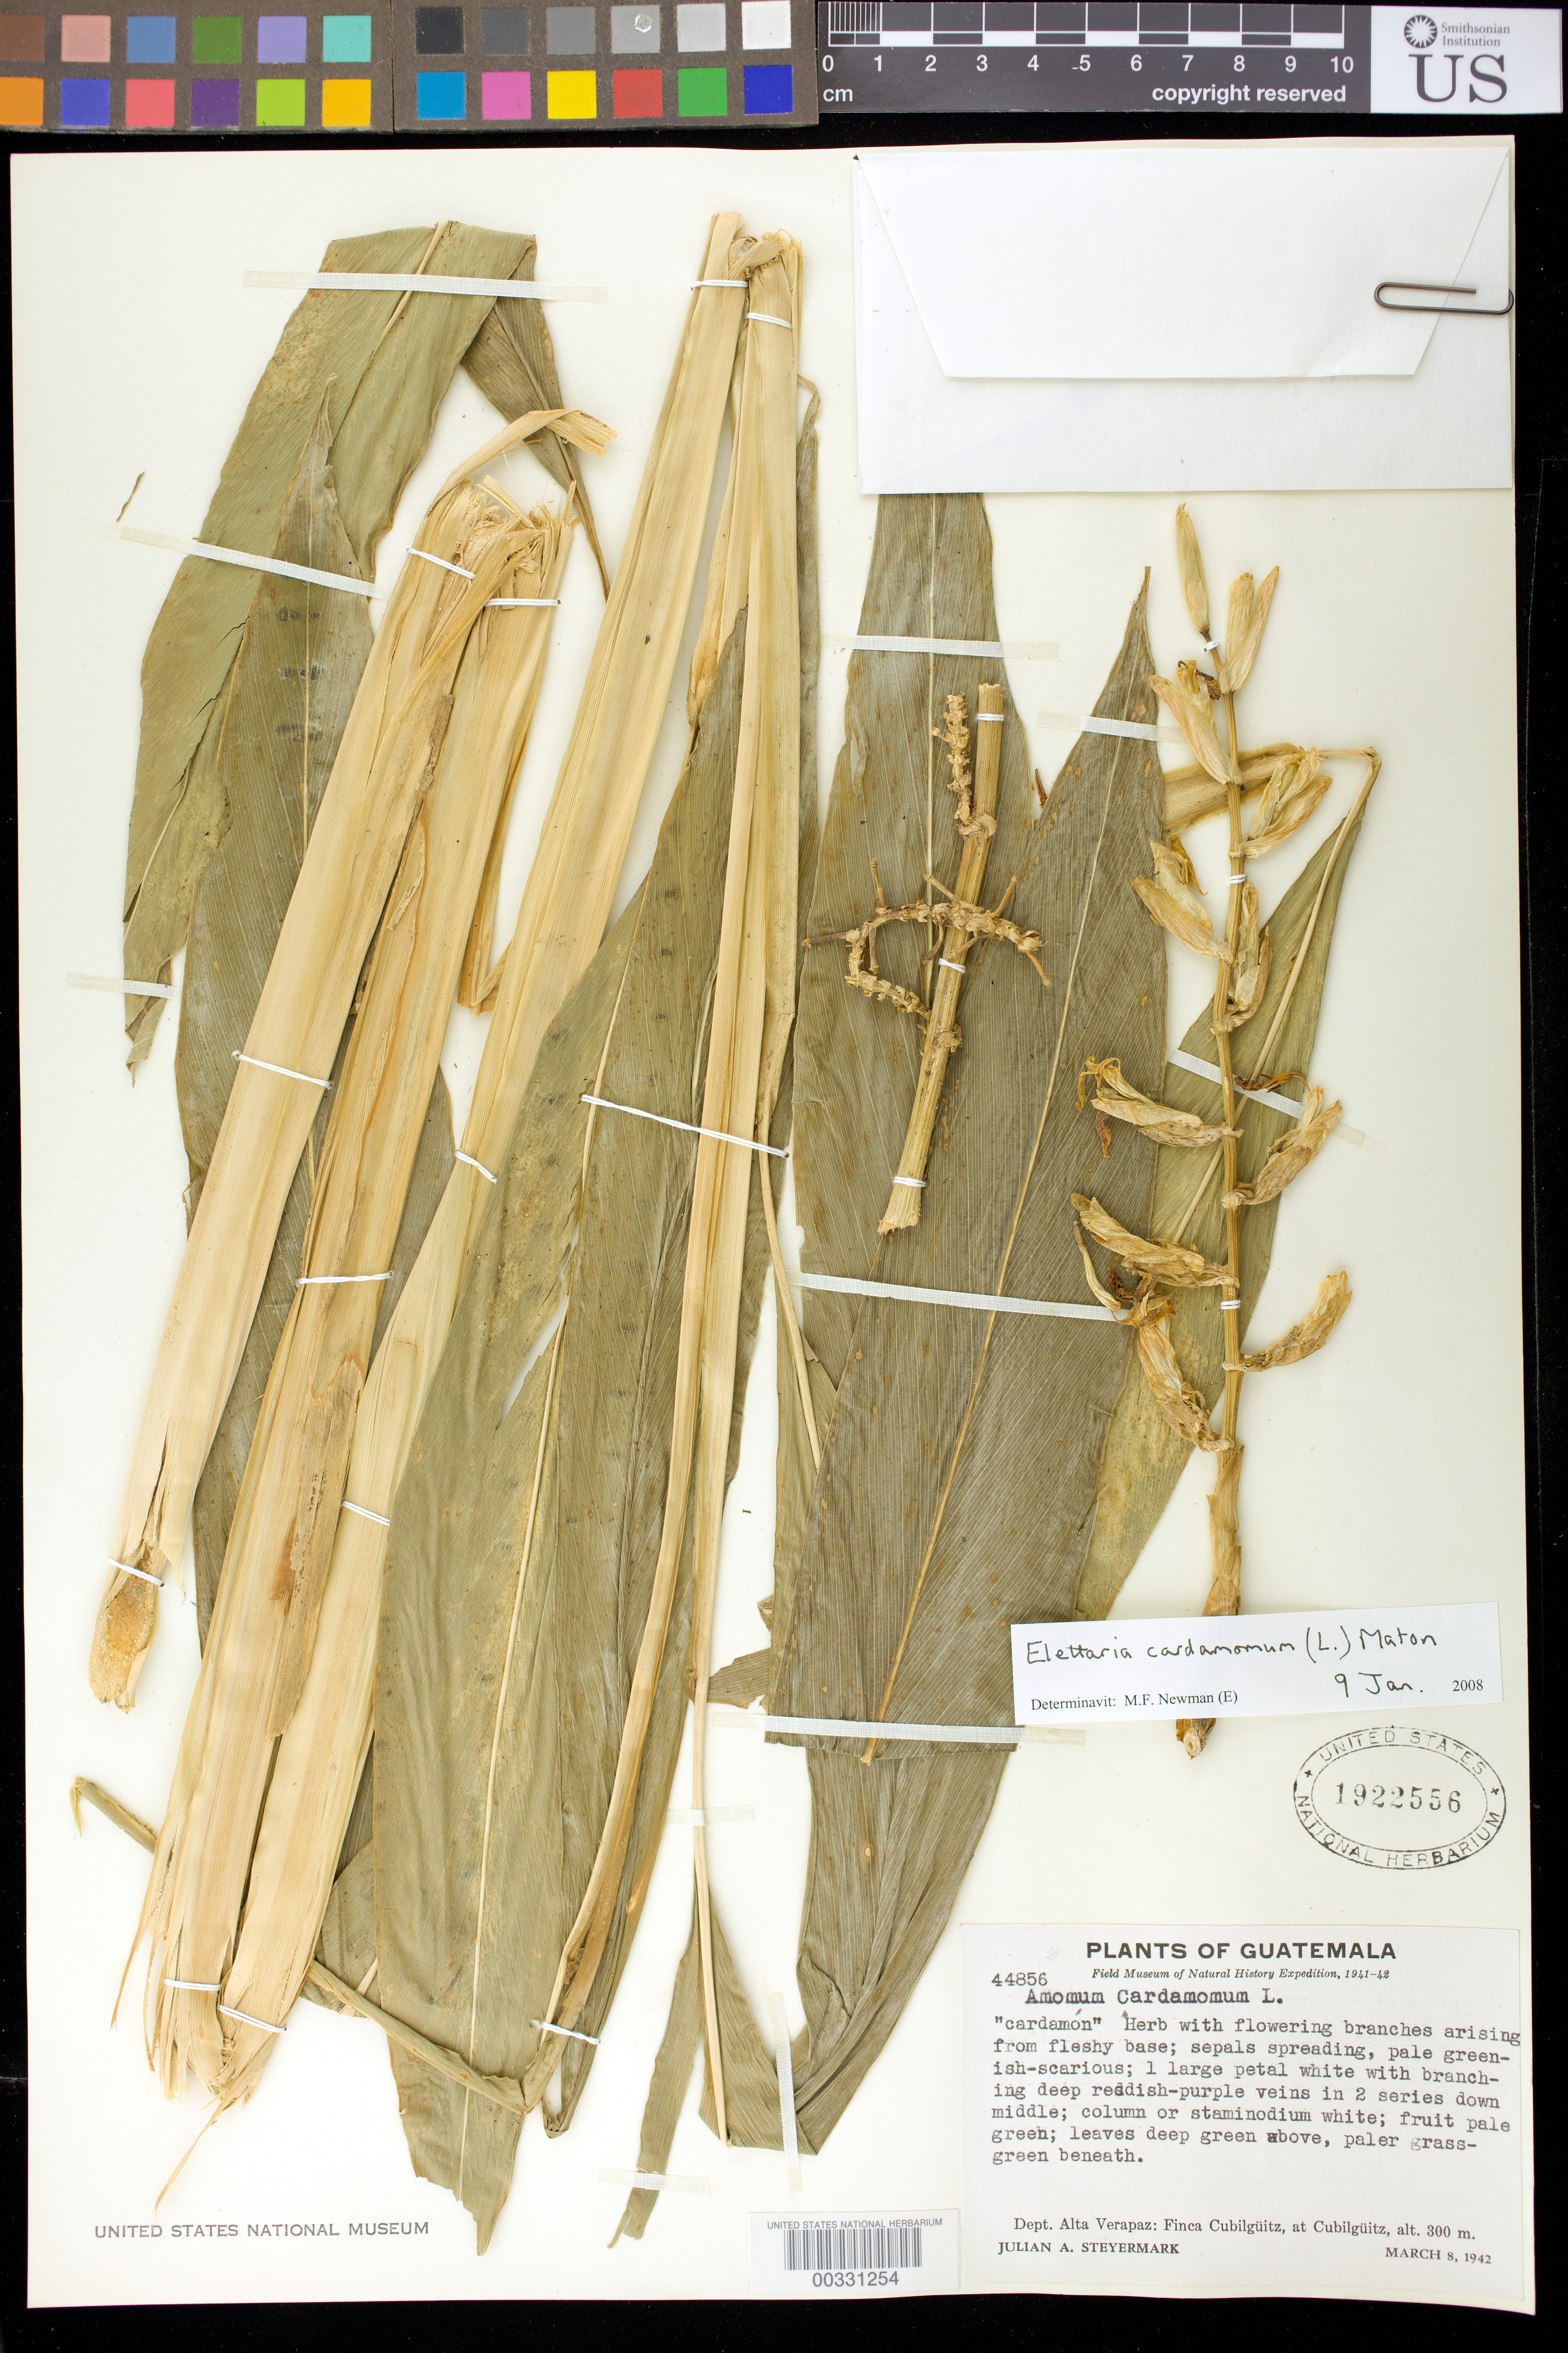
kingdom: Plantae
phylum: Tracheophyta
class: Liliopsida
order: Zingiberales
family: Zingiberaceae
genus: Elettaria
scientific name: Elettaria cardamomum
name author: (L.) Maton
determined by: Newman, M. F.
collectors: J. Steyermark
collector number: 44856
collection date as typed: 08 Mar 1942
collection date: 1942-03-08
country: Guatemala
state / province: Alta Verapaz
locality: Finca Cubilquitz, at Cubilquitz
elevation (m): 300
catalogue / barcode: US 1922556